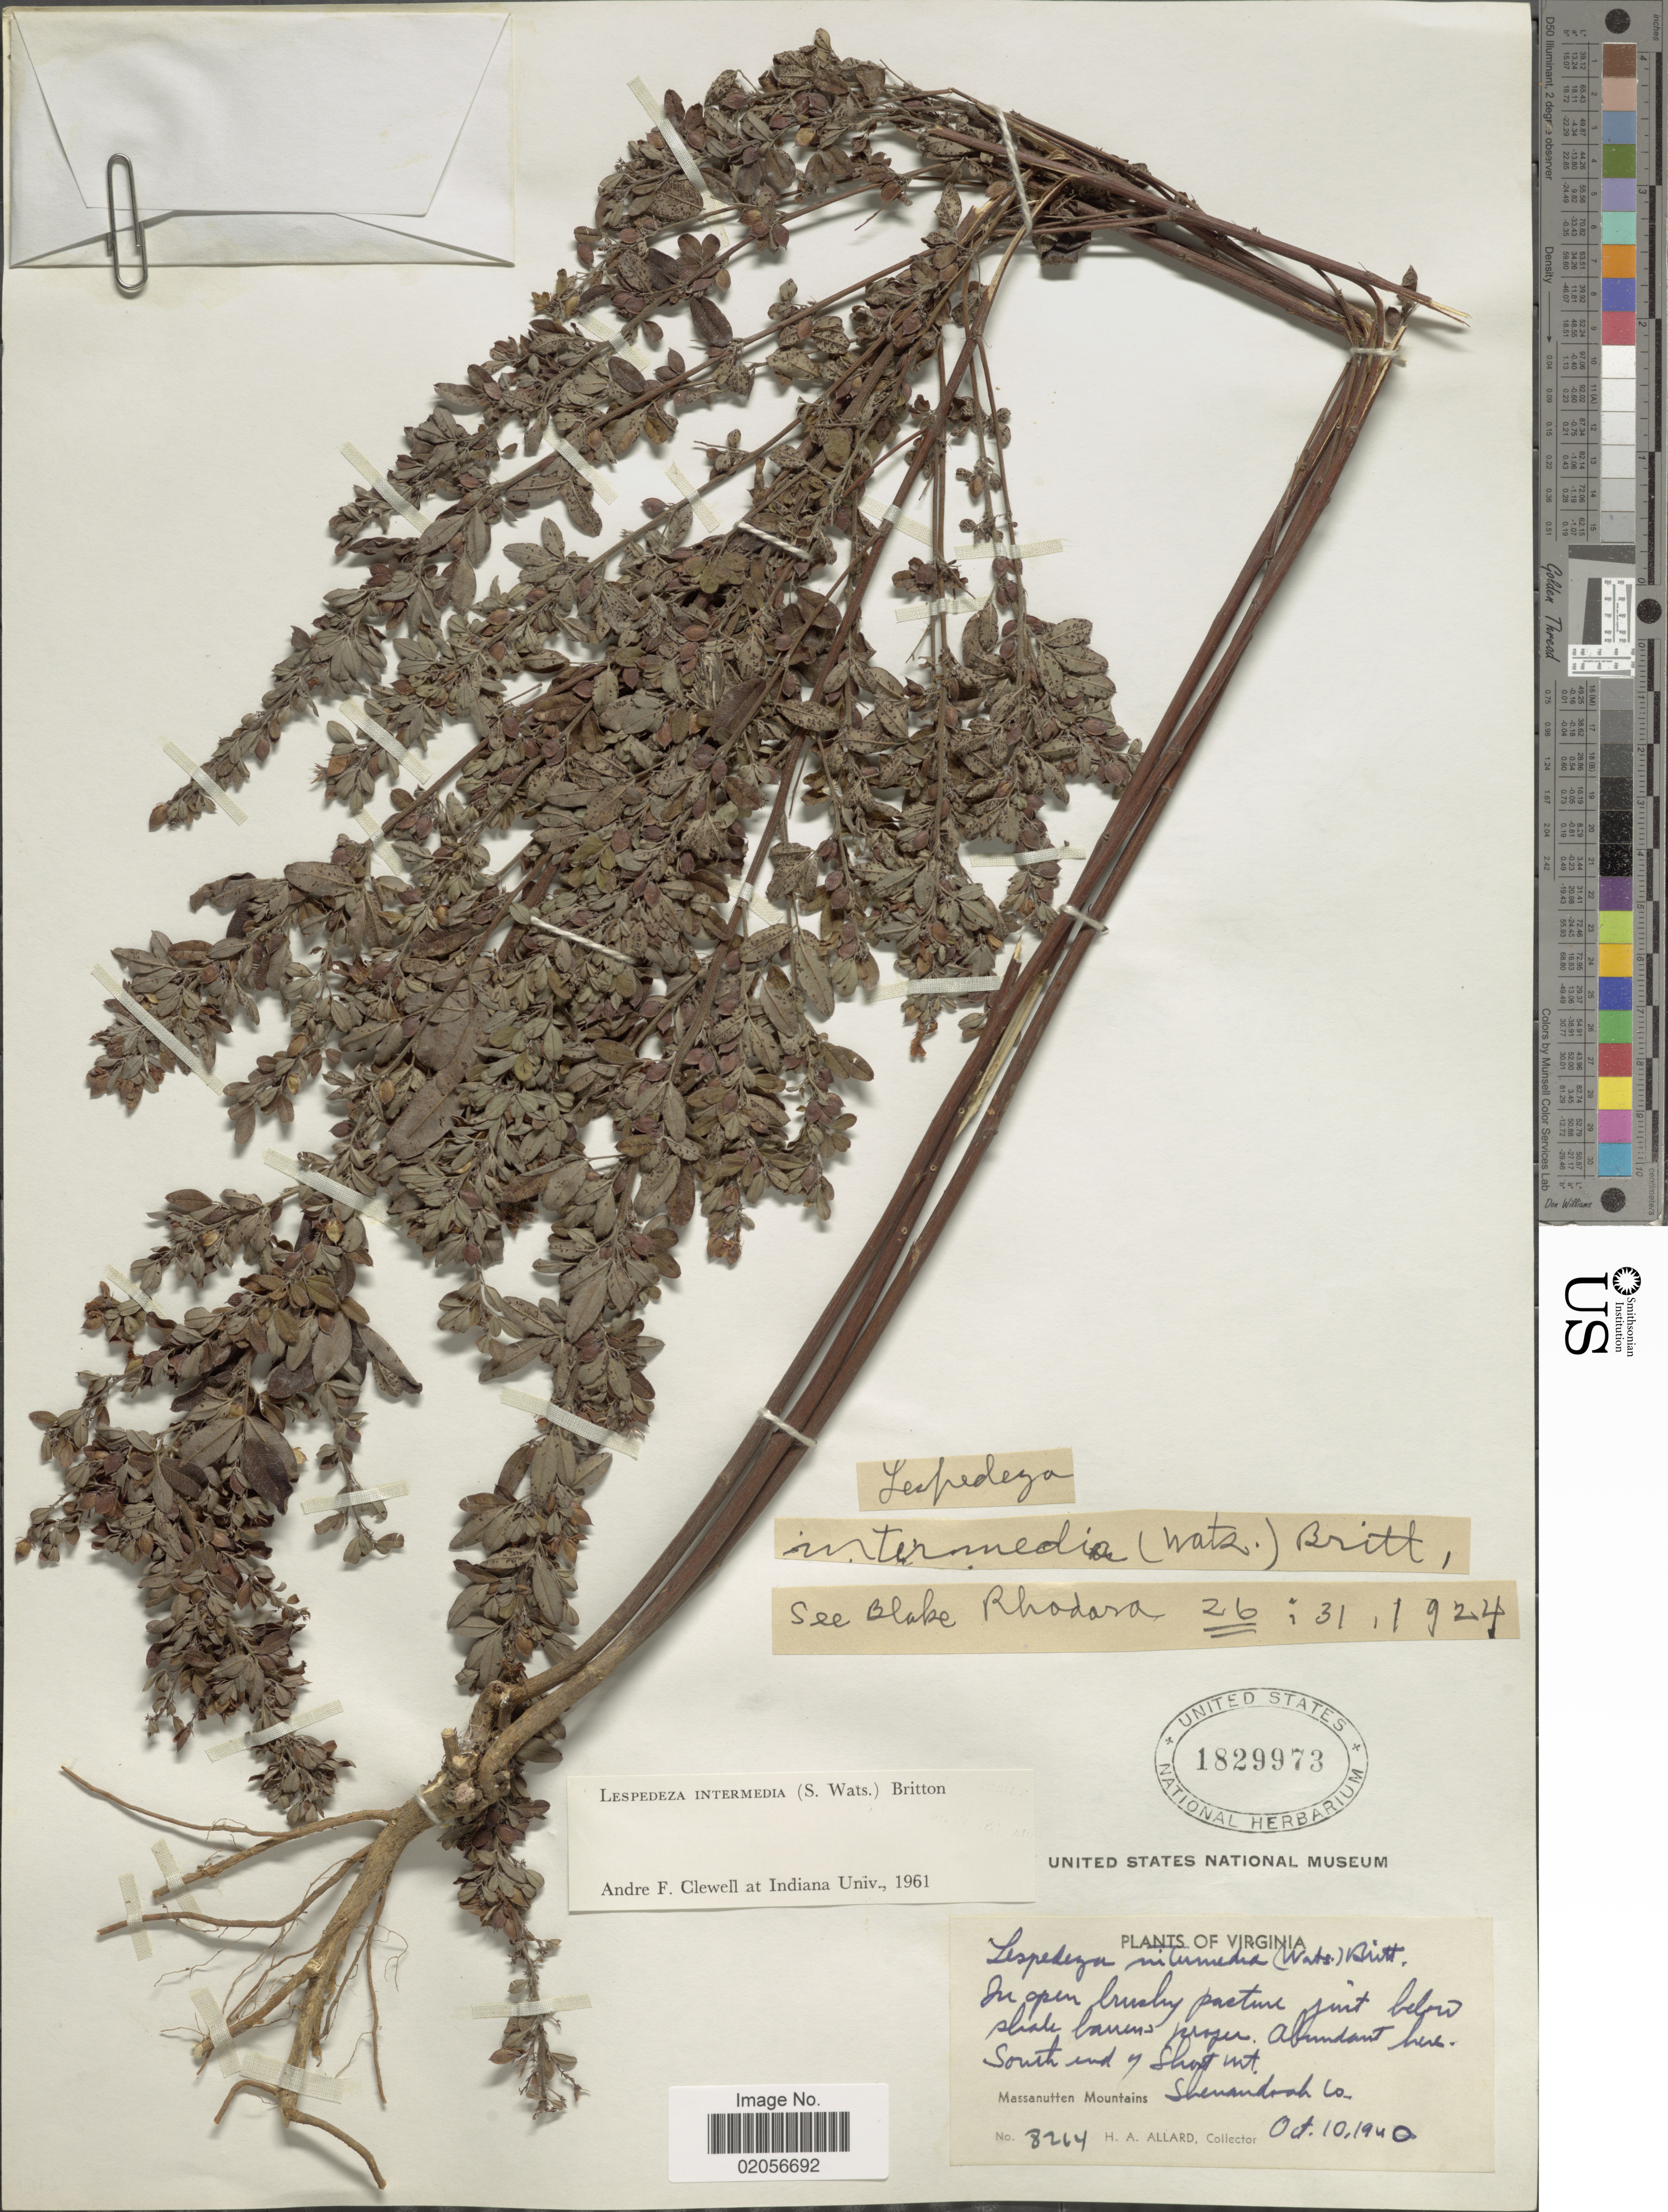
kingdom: Plantae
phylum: Tracheophyta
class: Magnoliopsida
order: Fabales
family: Fabaceae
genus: Lespedeza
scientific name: Lespedeza intermedia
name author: (S. Watson) Britton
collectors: H. A. Allard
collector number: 8264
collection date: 1940-10-10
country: United States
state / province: Virginia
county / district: Shenandoah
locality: In open brushy pasture just below shale barrens proper. Abundant here south end y shot mt, Massanuuten Mountains.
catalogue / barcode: US 1829973